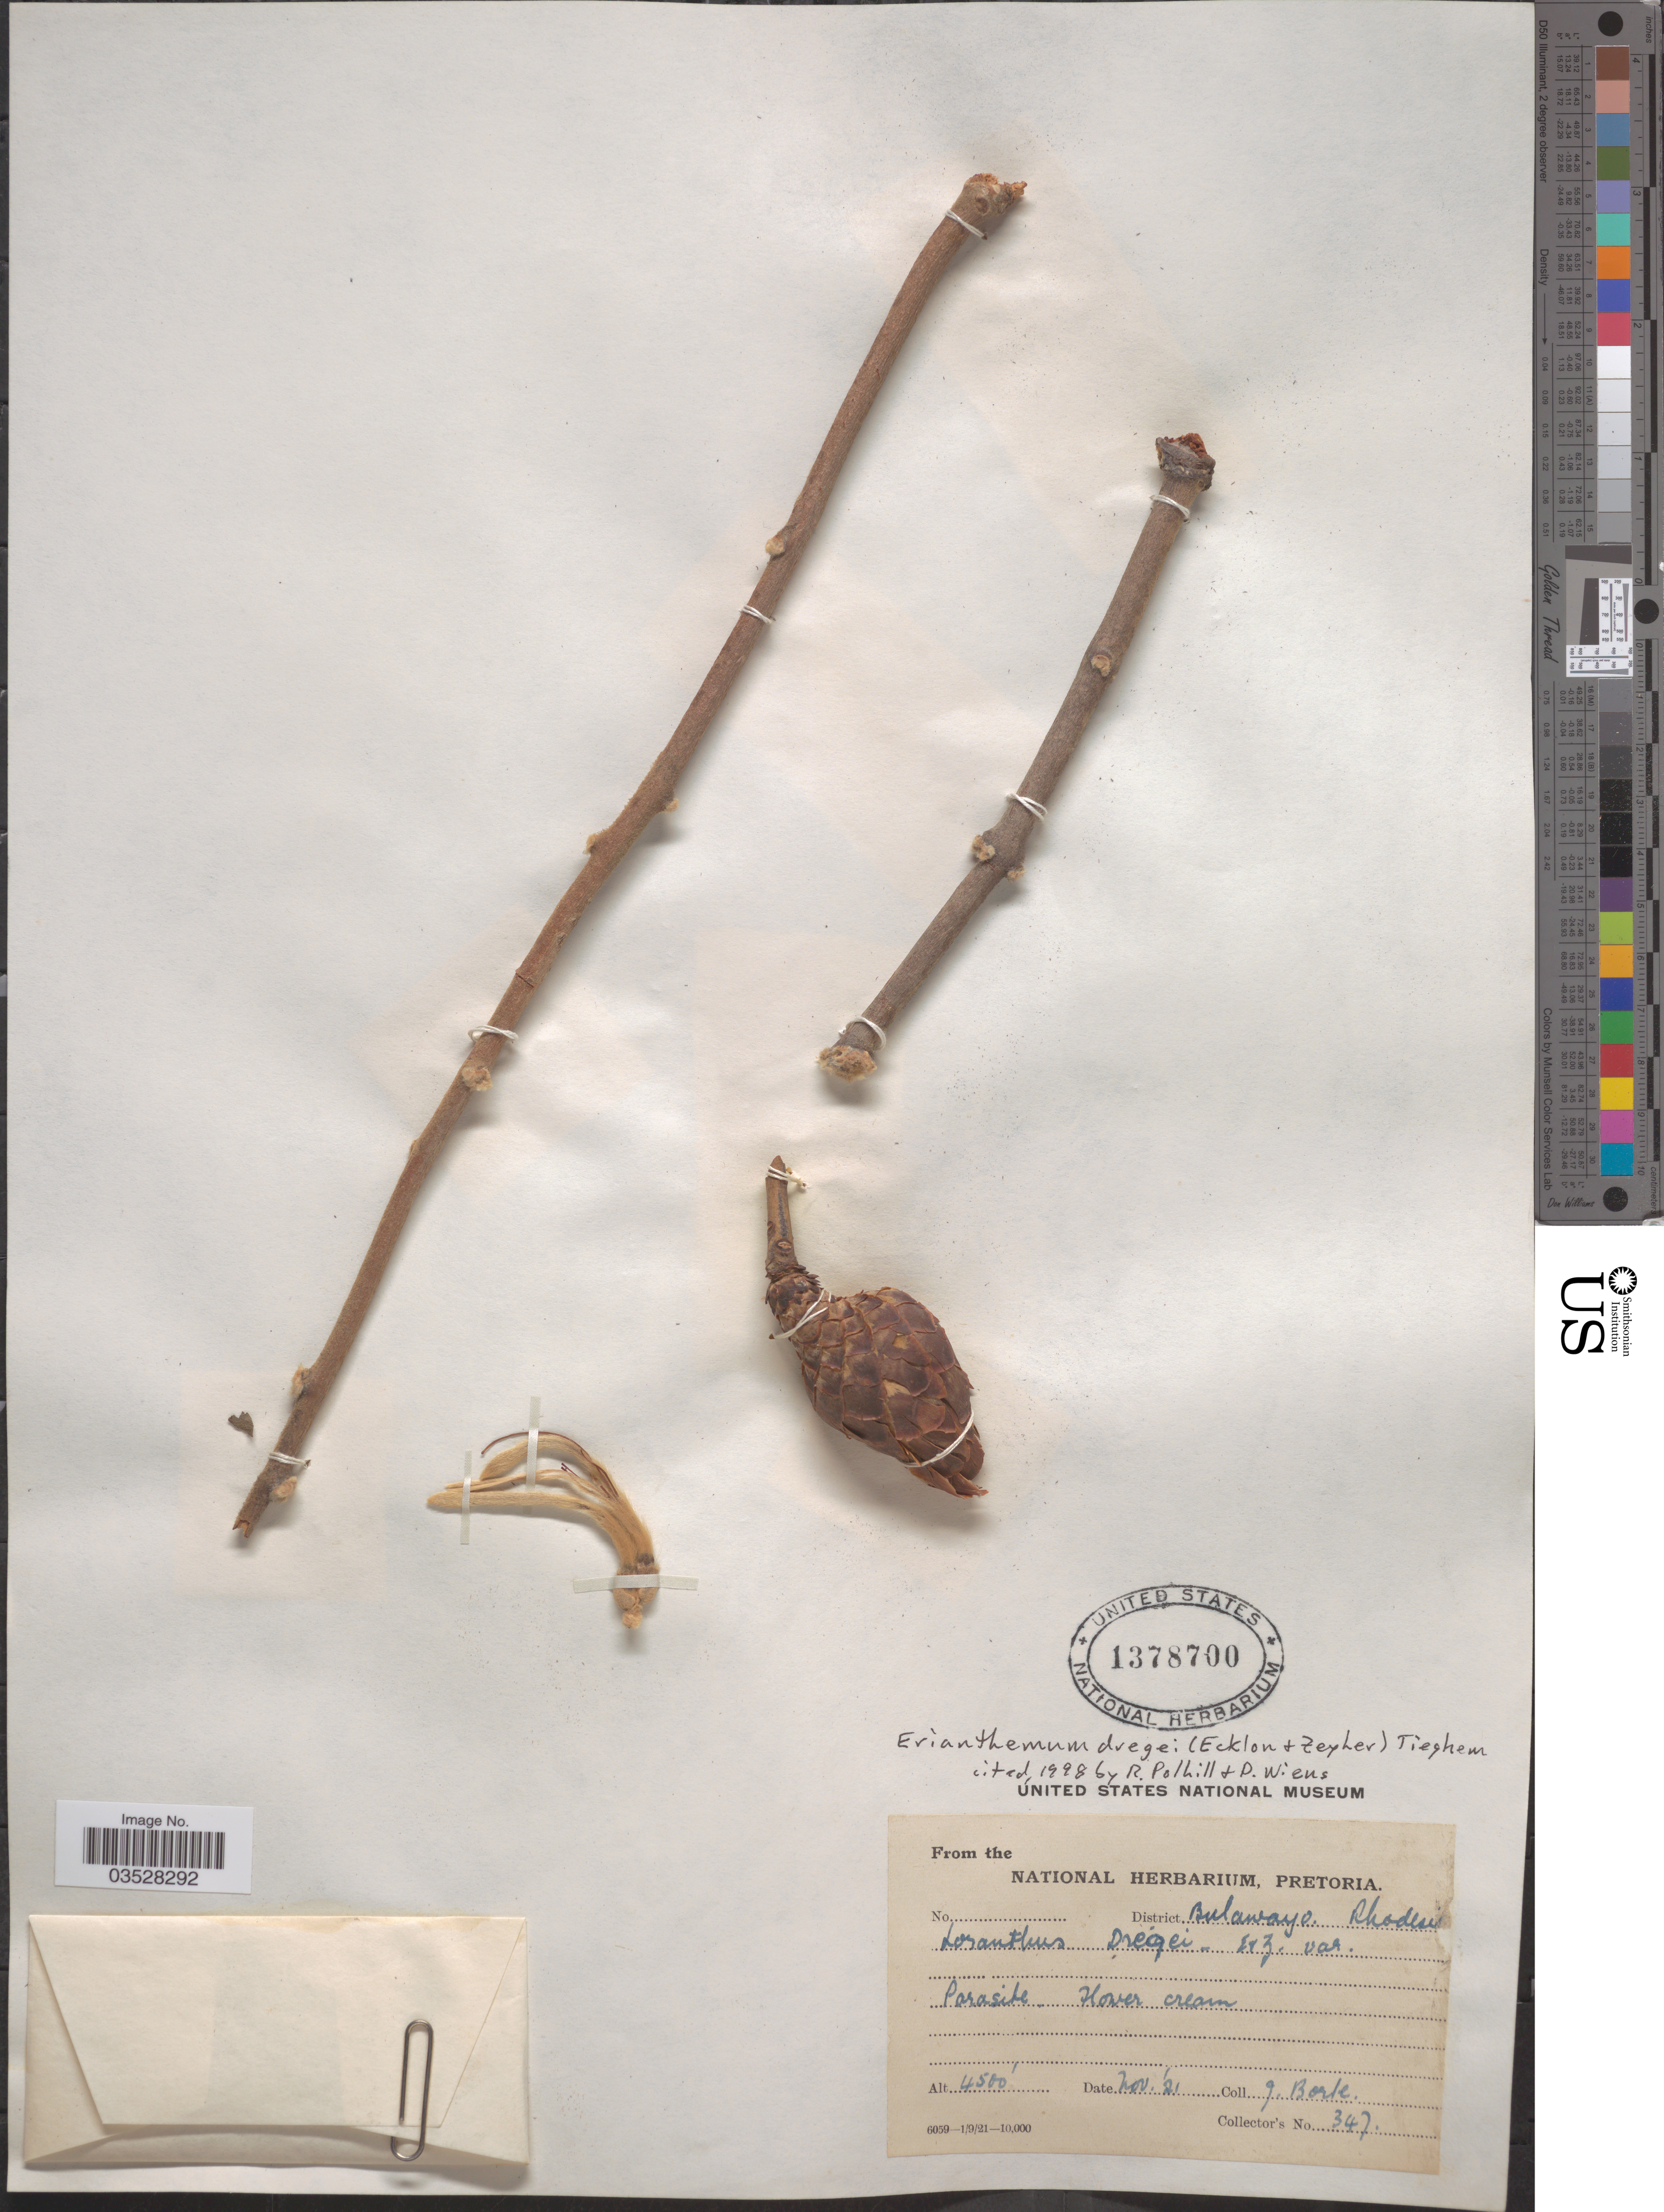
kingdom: Plantae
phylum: Tracheophyta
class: Magnoliopsida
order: Santalales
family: Loranthaceae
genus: Erianthemum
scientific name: Erianthemum dregei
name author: (Eckl. & Zeyh.) Tiegh.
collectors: J. Borle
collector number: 347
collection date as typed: Transcribed d/m/y: /11/21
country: Zimbabwe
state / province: Bulawayo (city)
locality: District Bulawayo. Rhodesia.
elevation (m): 1372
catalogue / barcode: US 1378700